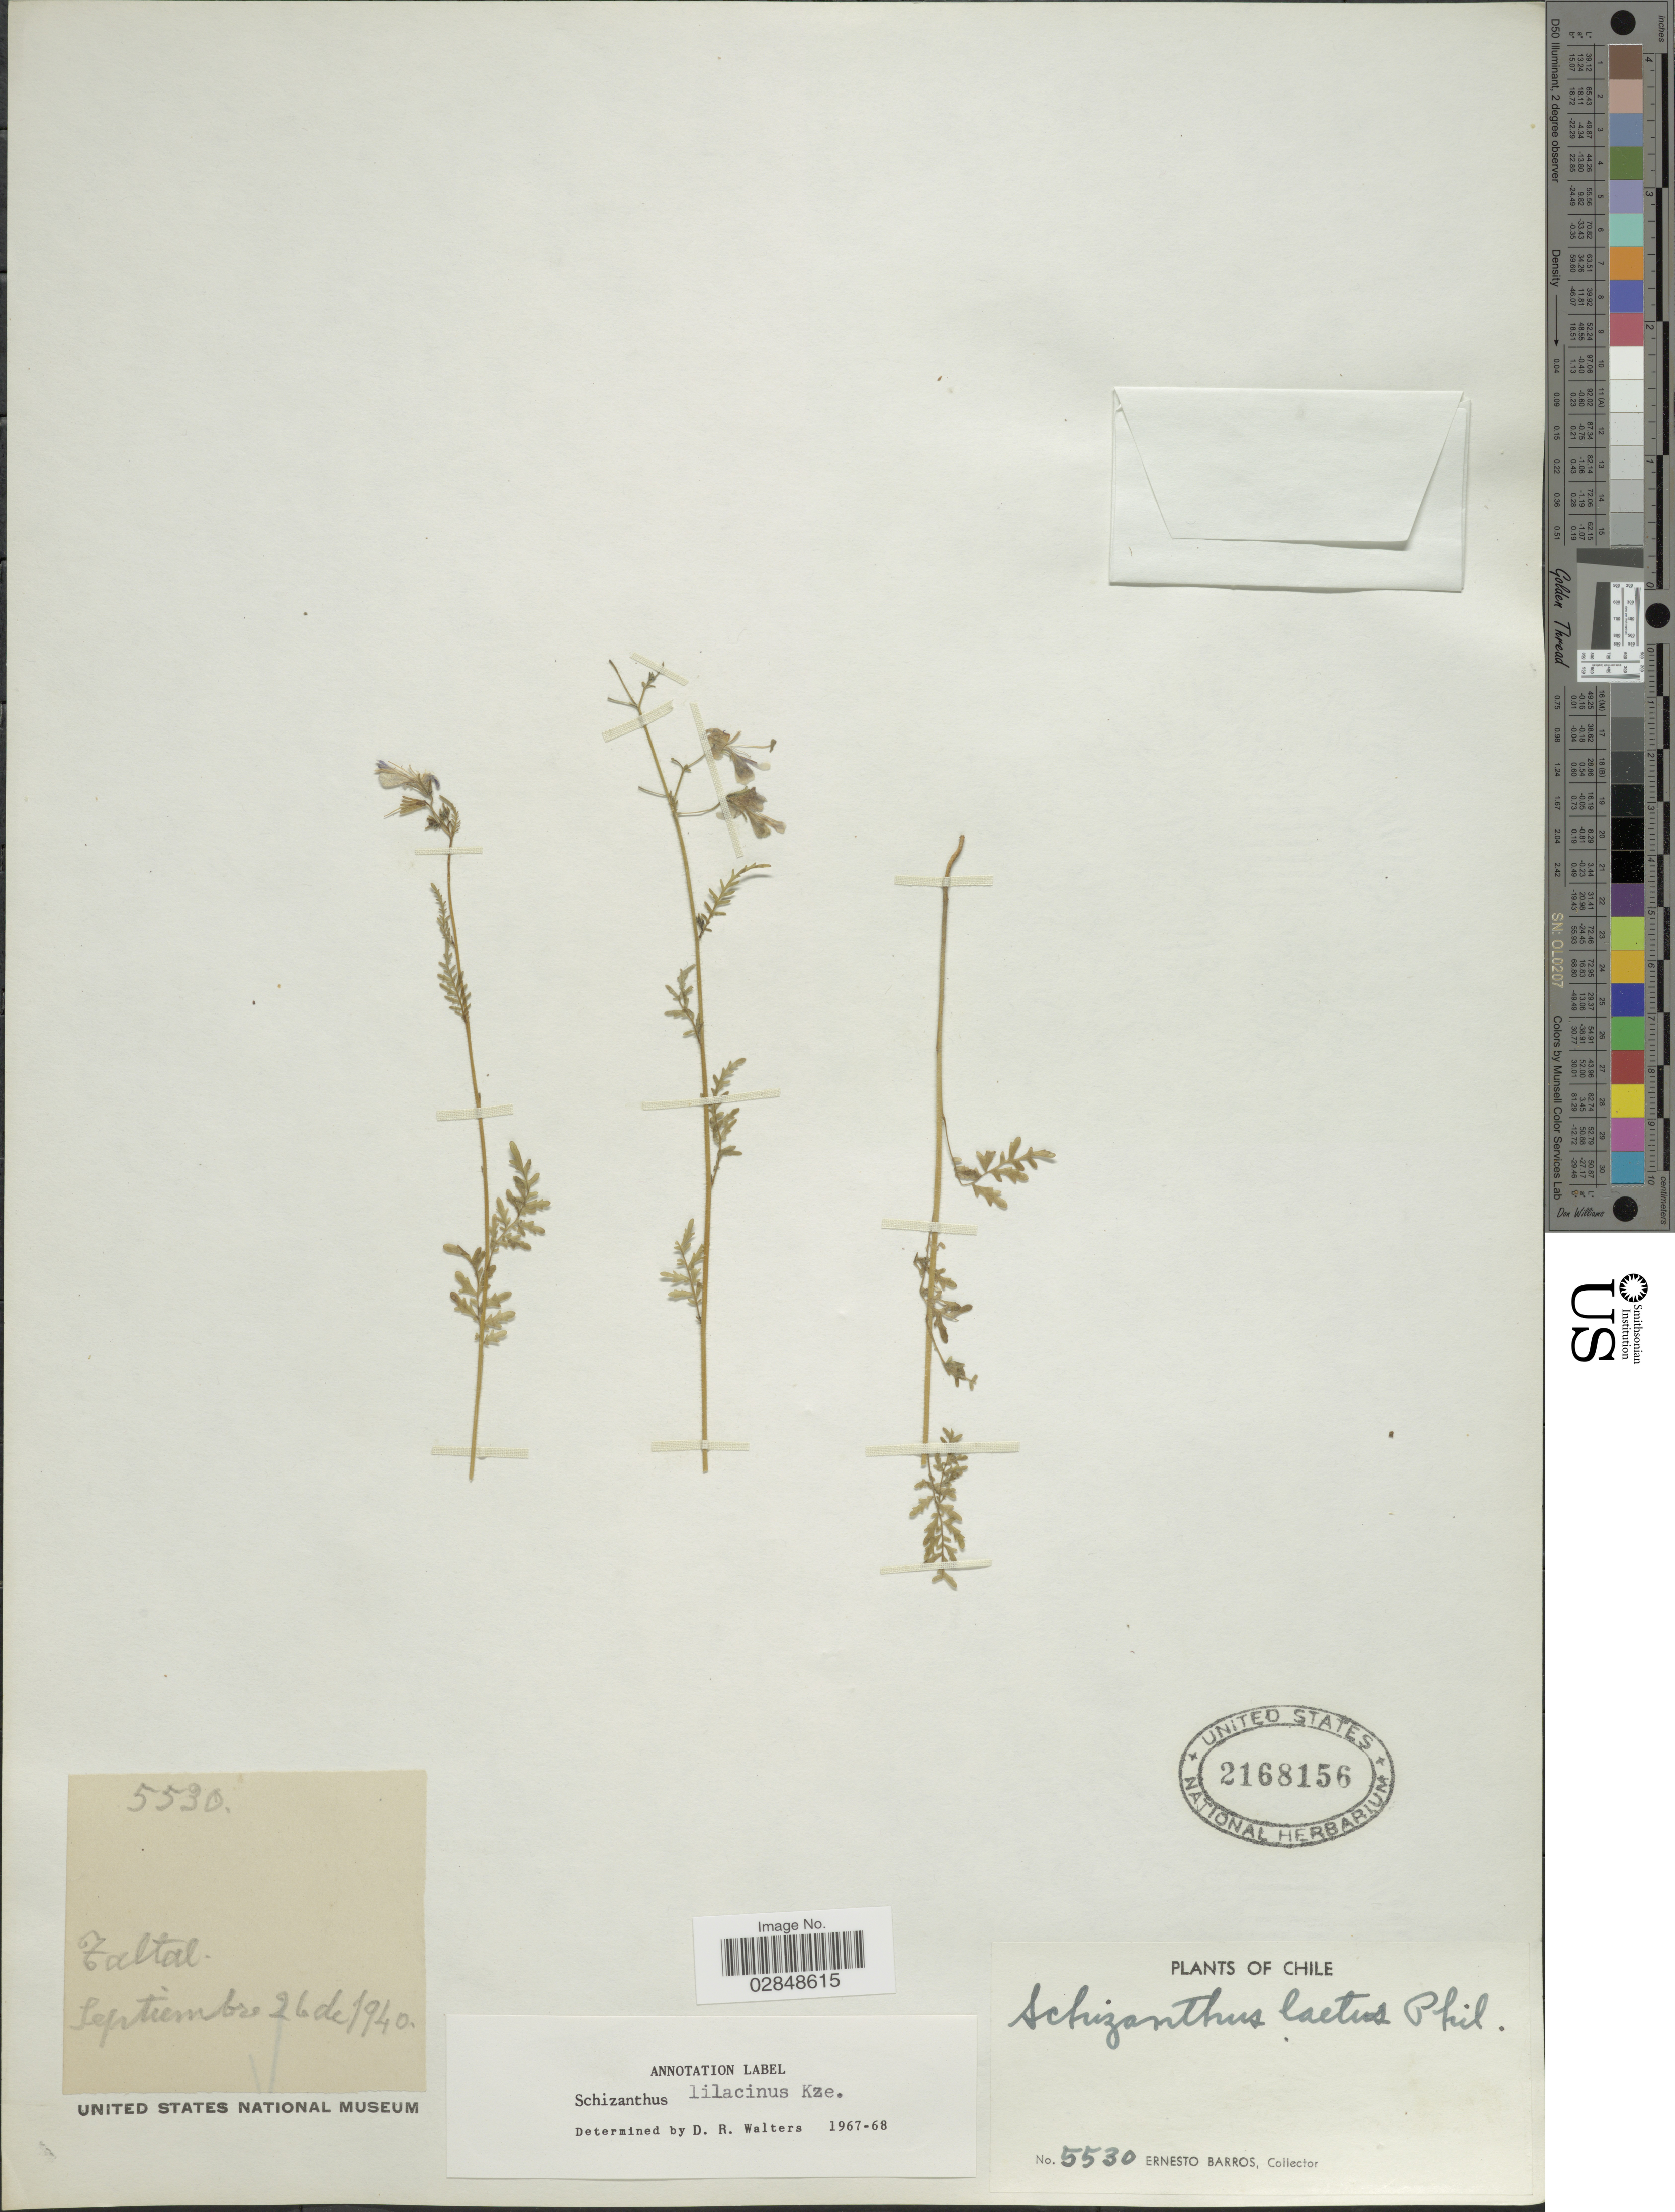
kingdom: Plantae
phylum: Tracheophyta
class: Magnoliopsida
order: Solanales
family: Solanaceae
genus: Schizanthus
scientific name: Schizanthus lilacinus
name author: Kunze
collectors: E. Barros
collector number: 5530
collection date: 1940-09-26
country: Chile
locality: Taltal.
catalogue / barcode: US 2168156